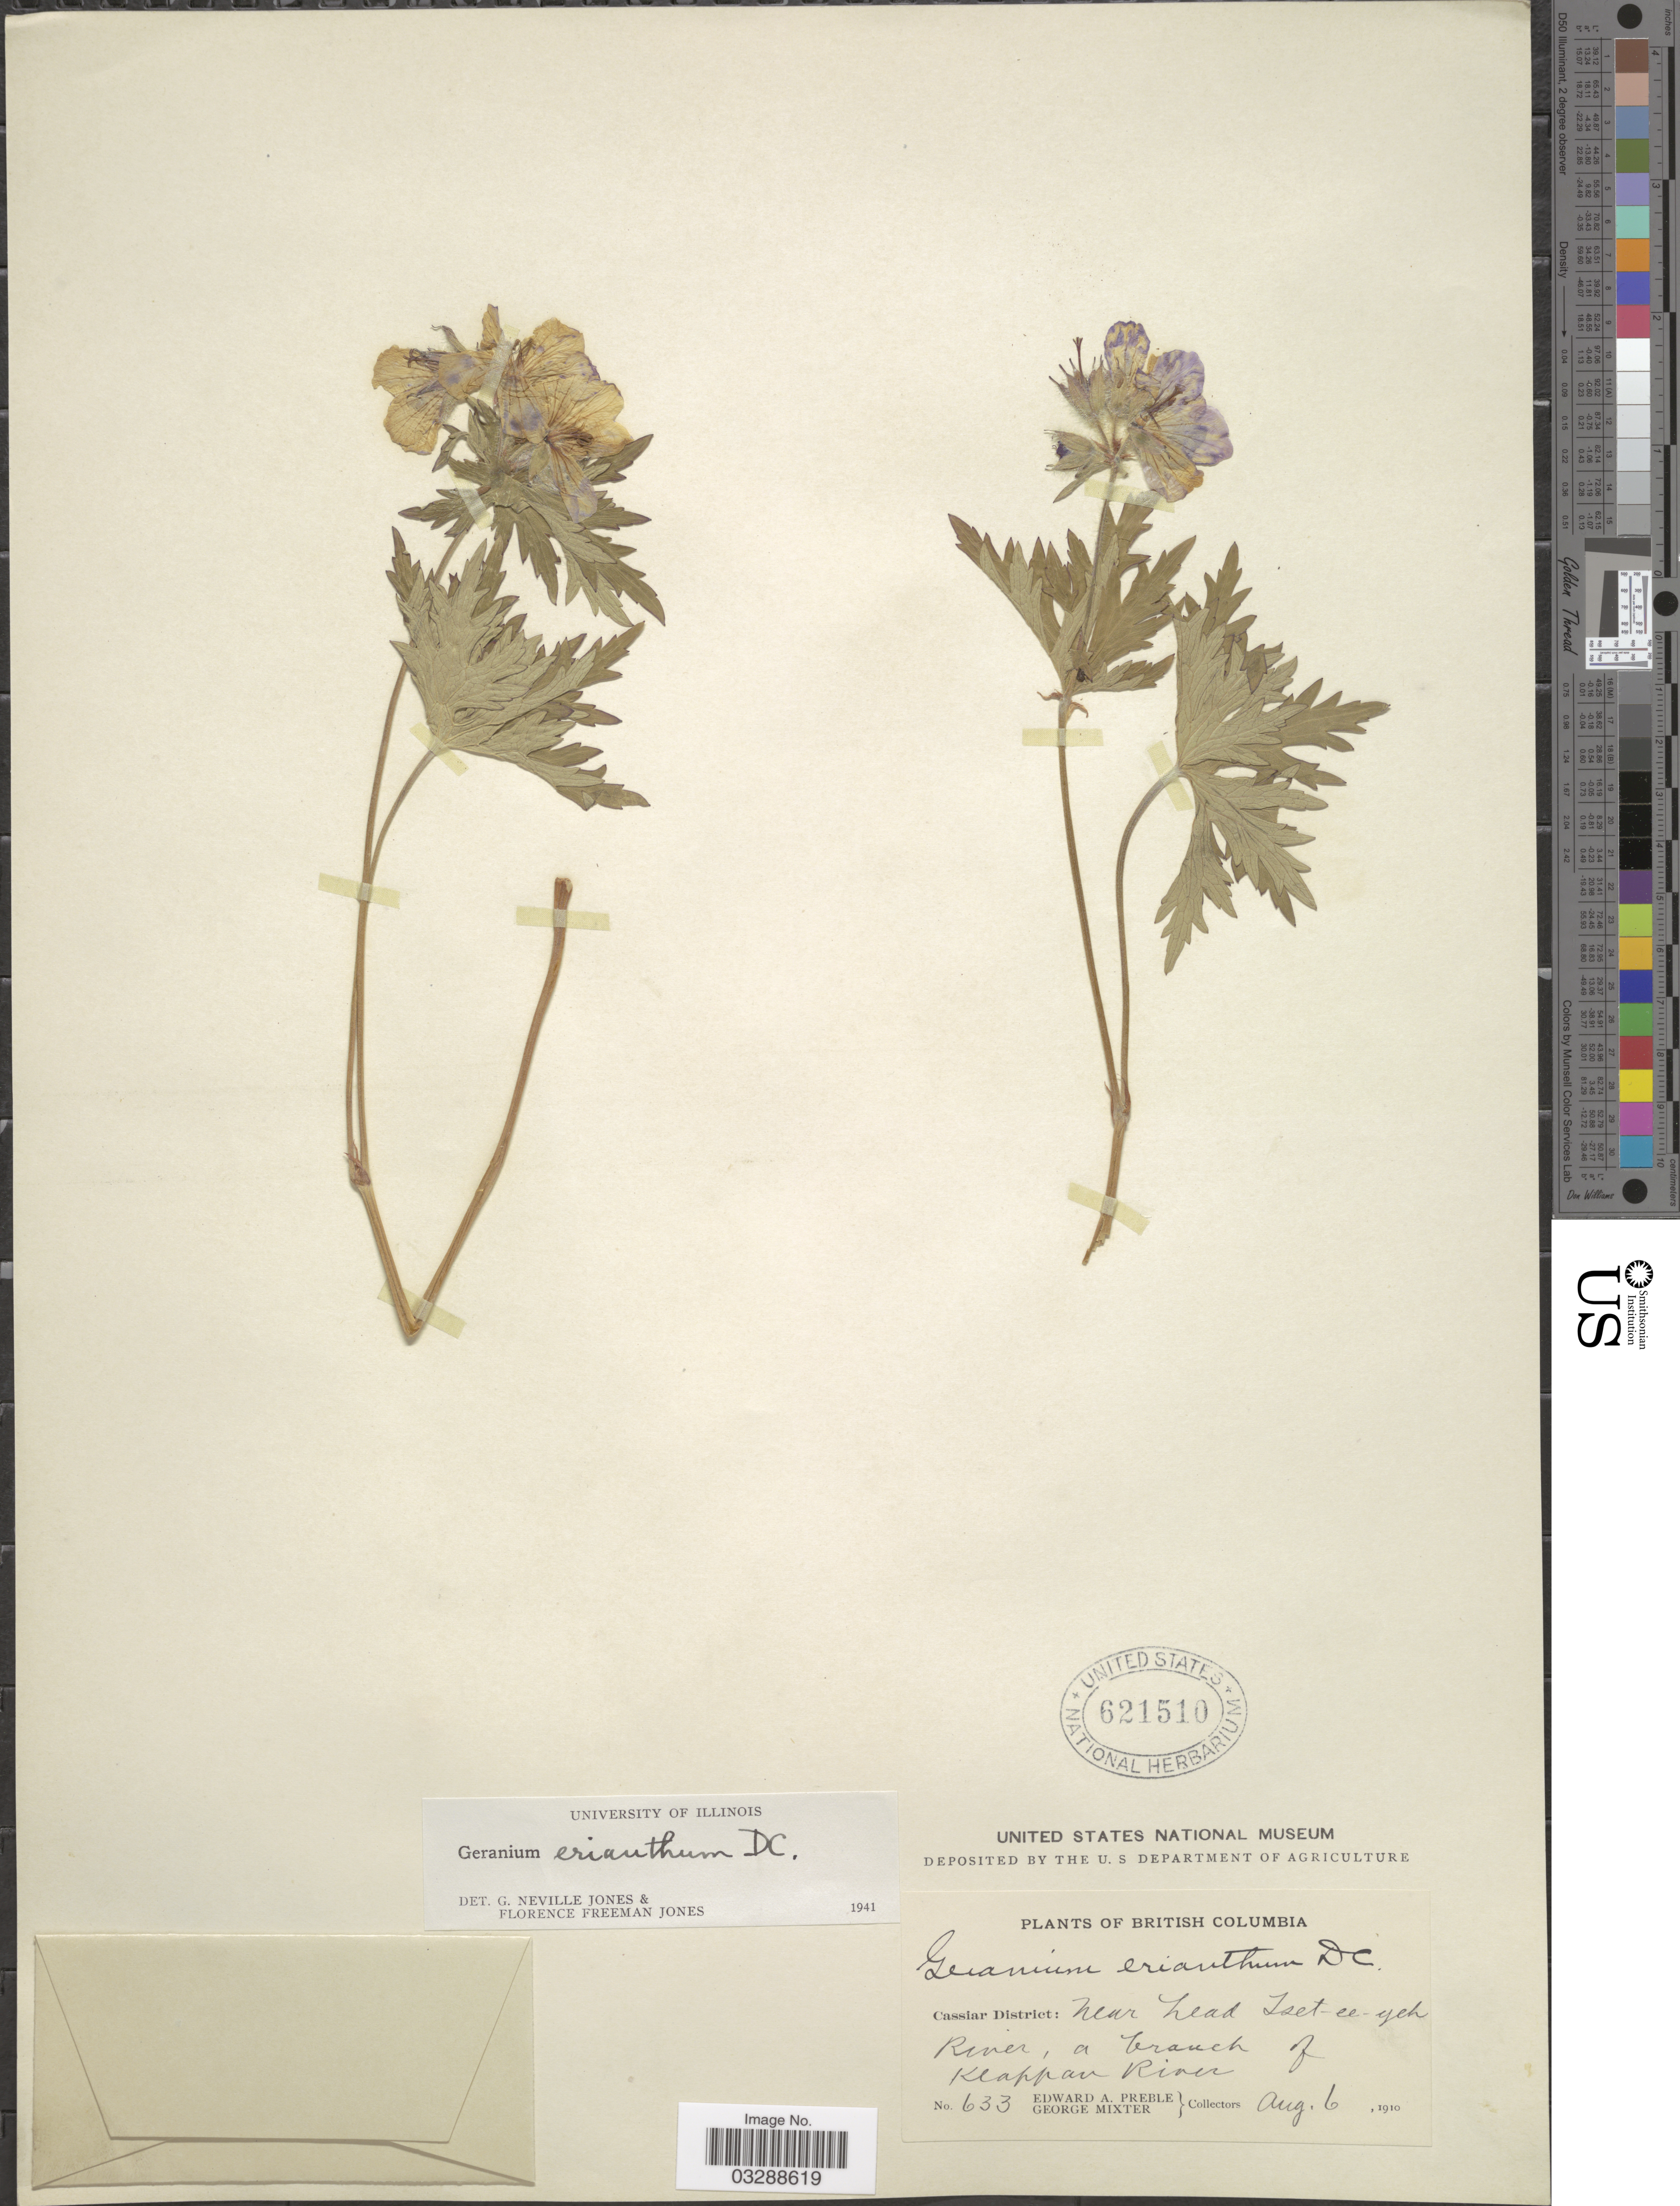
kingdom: Plantae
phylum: Tracheophyta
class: Magnoliopsida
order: Geraniales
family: Geraniaceae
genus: Geranium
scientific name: Geranium erianthum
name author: DC.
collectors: E. Preble & G. Mixter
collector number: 633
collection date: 1910-08-06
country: Canada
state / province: British Columbia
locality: Cassiar District: Near head Iset-ee-yeh River, a branch of Klappan River.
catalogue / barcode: US 621510